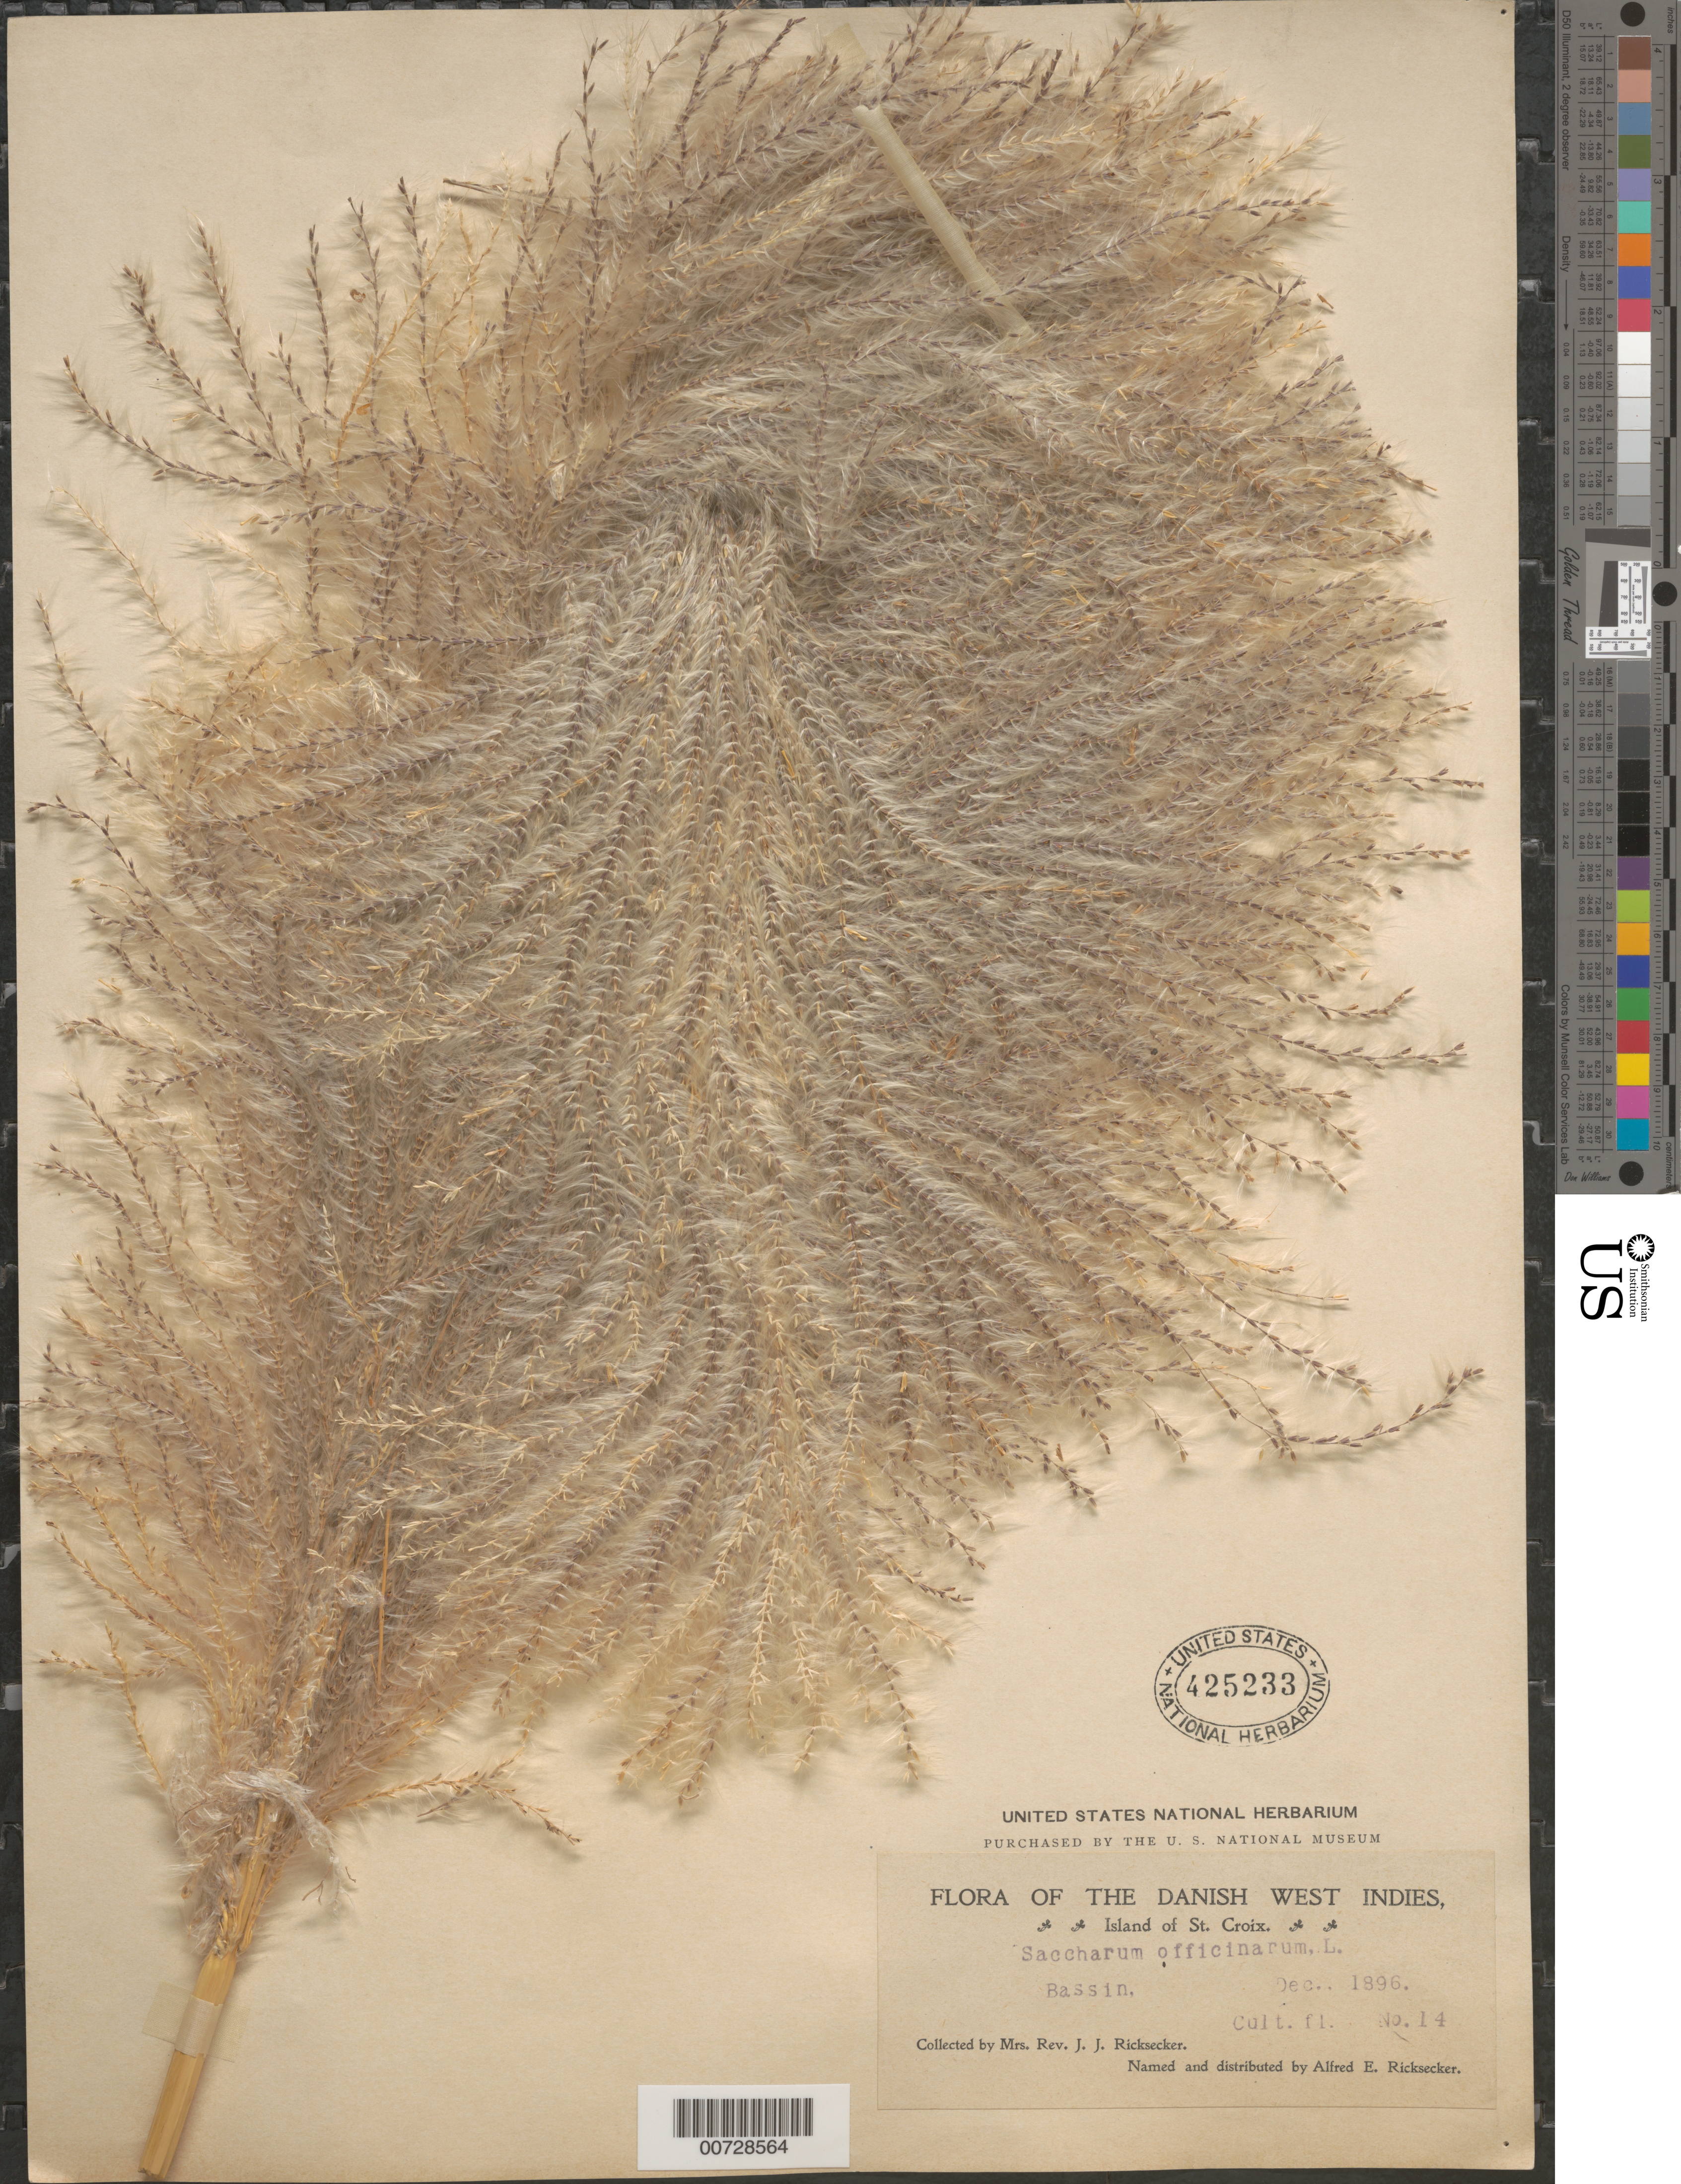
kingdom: Plantae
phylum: Tracheophyta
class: Liliopsida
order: Poales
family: Poaceae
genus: Saccharum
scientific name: Saccharum officinarum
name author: L.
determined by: Ricksecker, A. E.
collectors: L. A. Ricksecker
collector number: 14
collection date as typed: Dec 1896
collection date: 1896-12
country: U.S. Virgin Islands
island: St. Croix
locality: Bassin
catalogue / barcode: US 425233